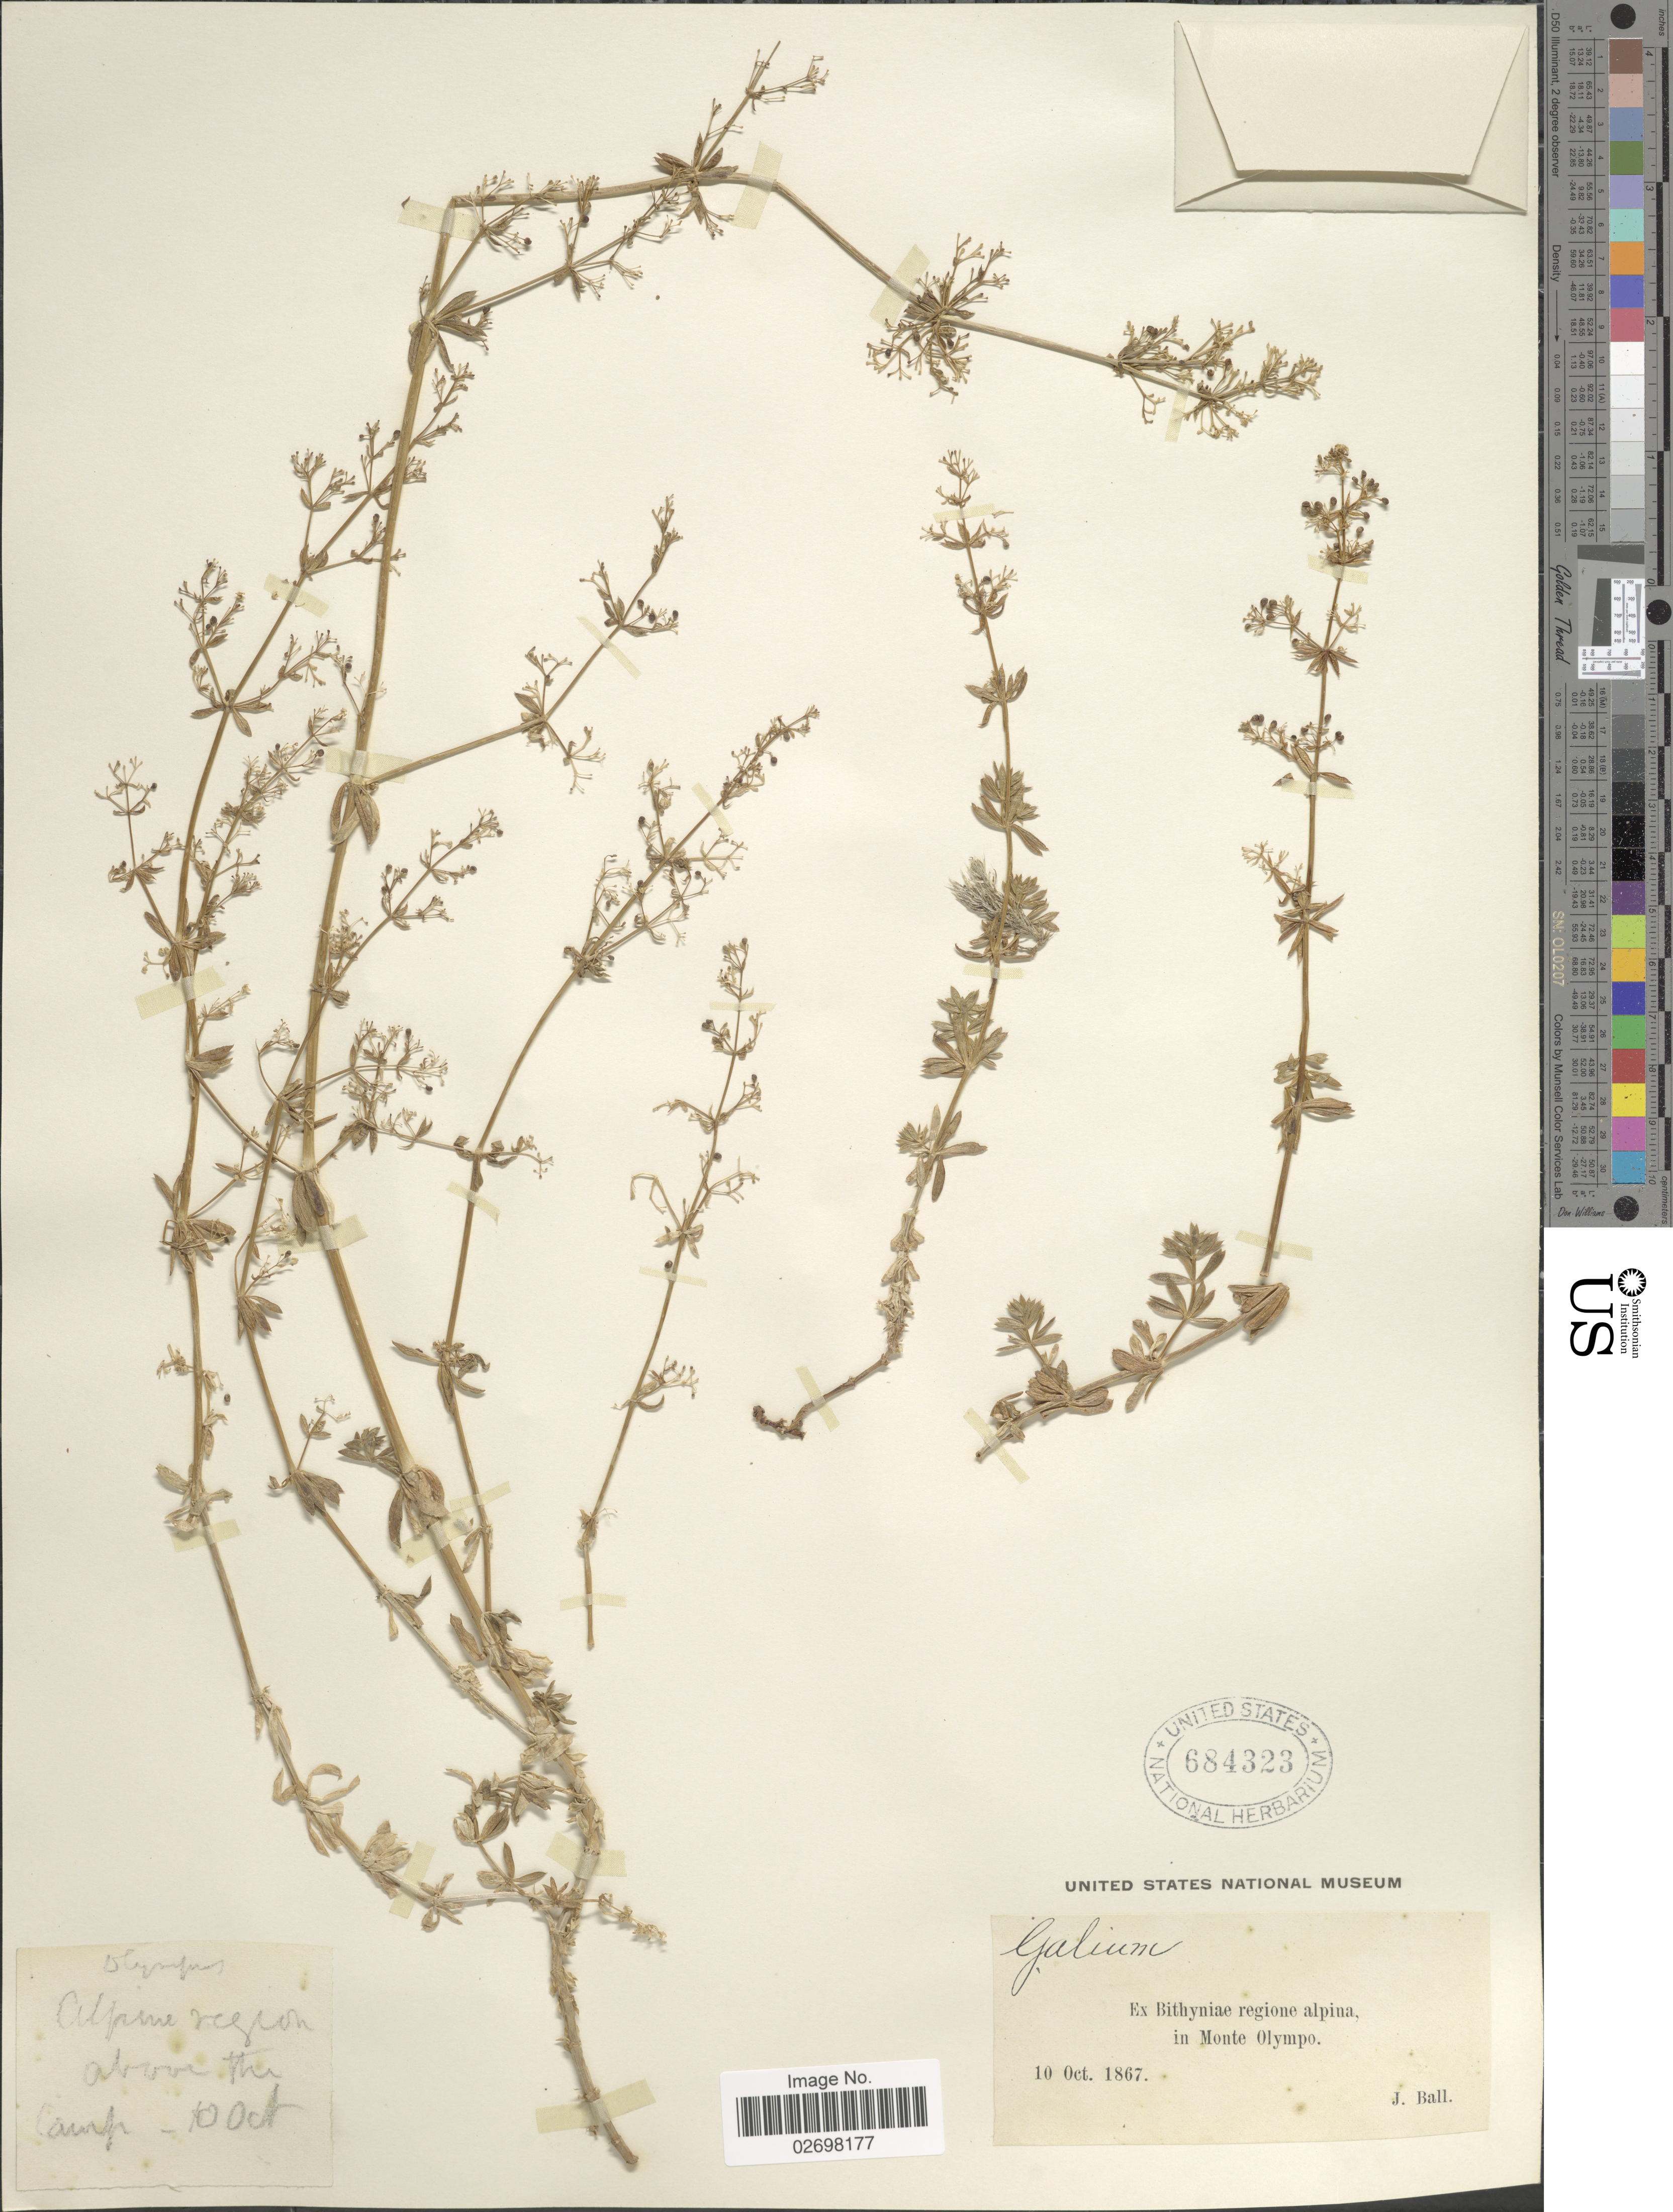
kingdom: Plantae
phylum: Tracheophyta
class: Magnoliopsida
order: Gentianales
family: Rubiaceae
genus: Galium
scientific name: Galium sp.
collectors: J. Ball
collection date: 1867-10-10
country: Turkey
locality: Bithymiae regione alpina, in Monte Olympo, Alpine region above the Camp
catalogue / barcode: US 684323